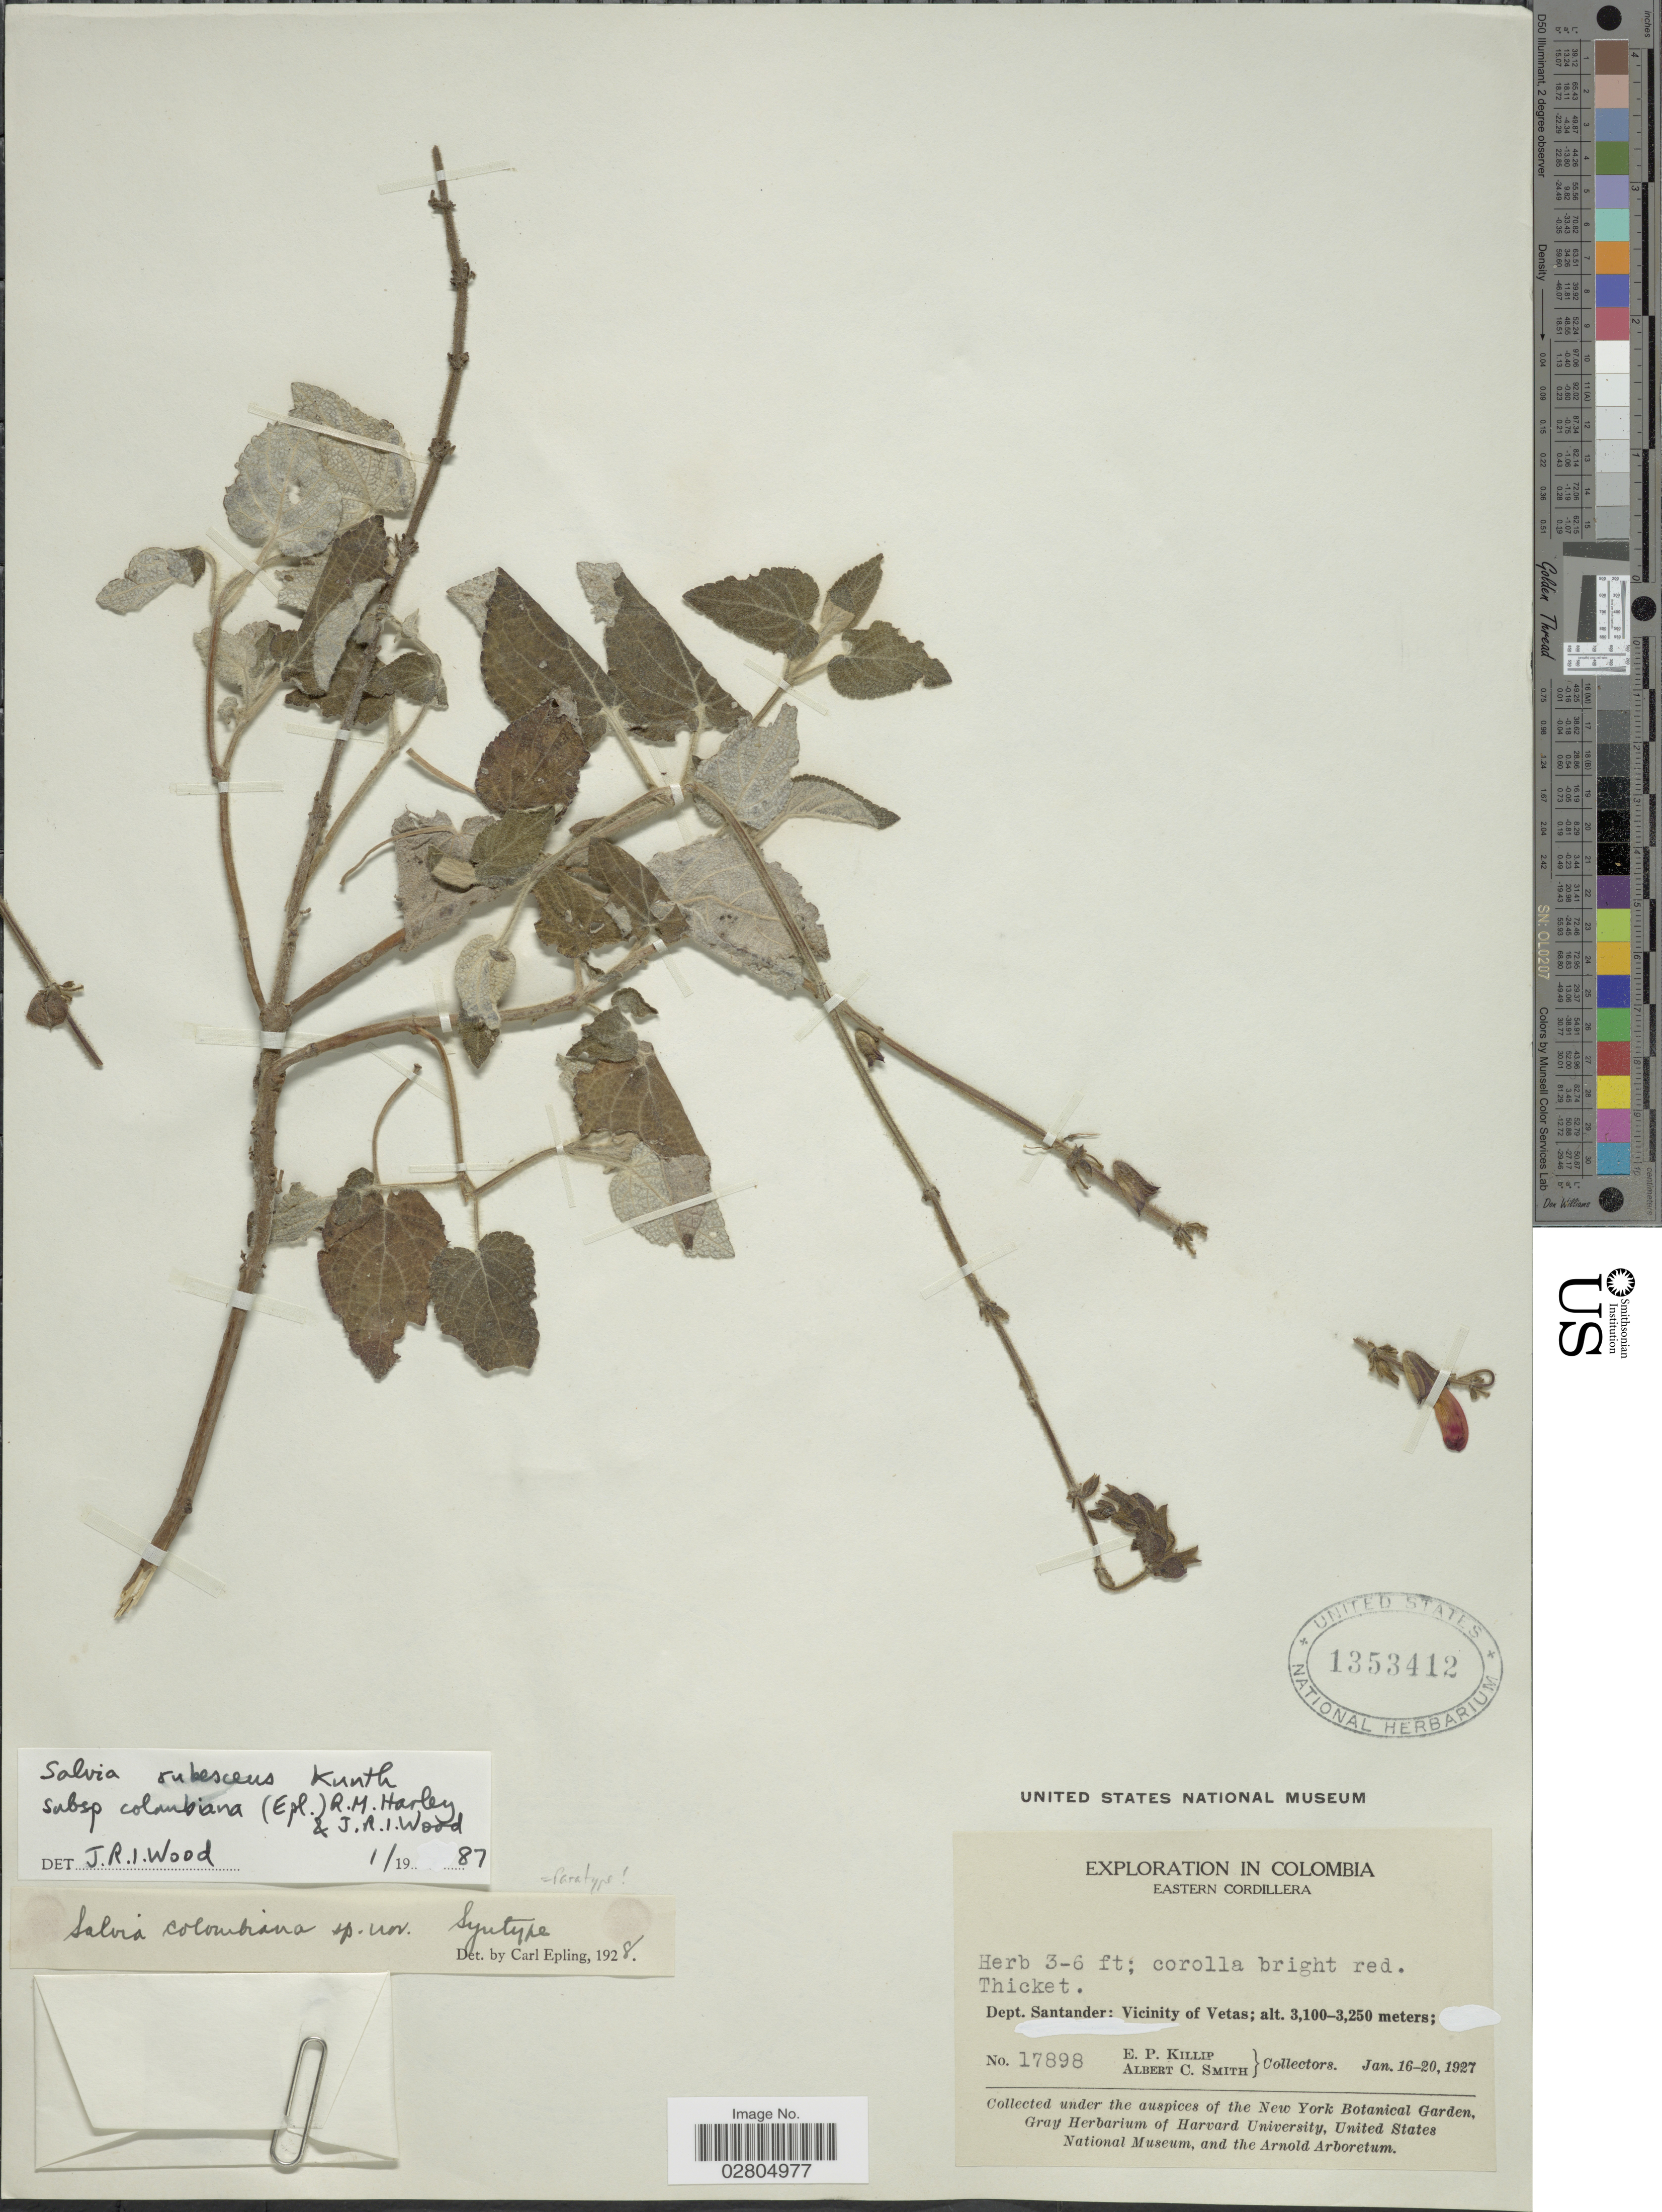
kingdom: Plantae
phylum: Tracheophyta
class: Magnoliopsida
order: Lamiales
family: Lamiaceae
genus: Salvia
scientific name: Salvia rubescens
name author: Kunth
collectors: E. P. Killip & A. C. Smith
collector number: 17898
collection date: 1927-01-16/1927-01-20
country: Colombia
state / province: Santander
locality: Eastern Cordillera, Dept. Santander, Vicinity of Vetas.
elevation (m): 3100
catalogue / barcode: US 1353412